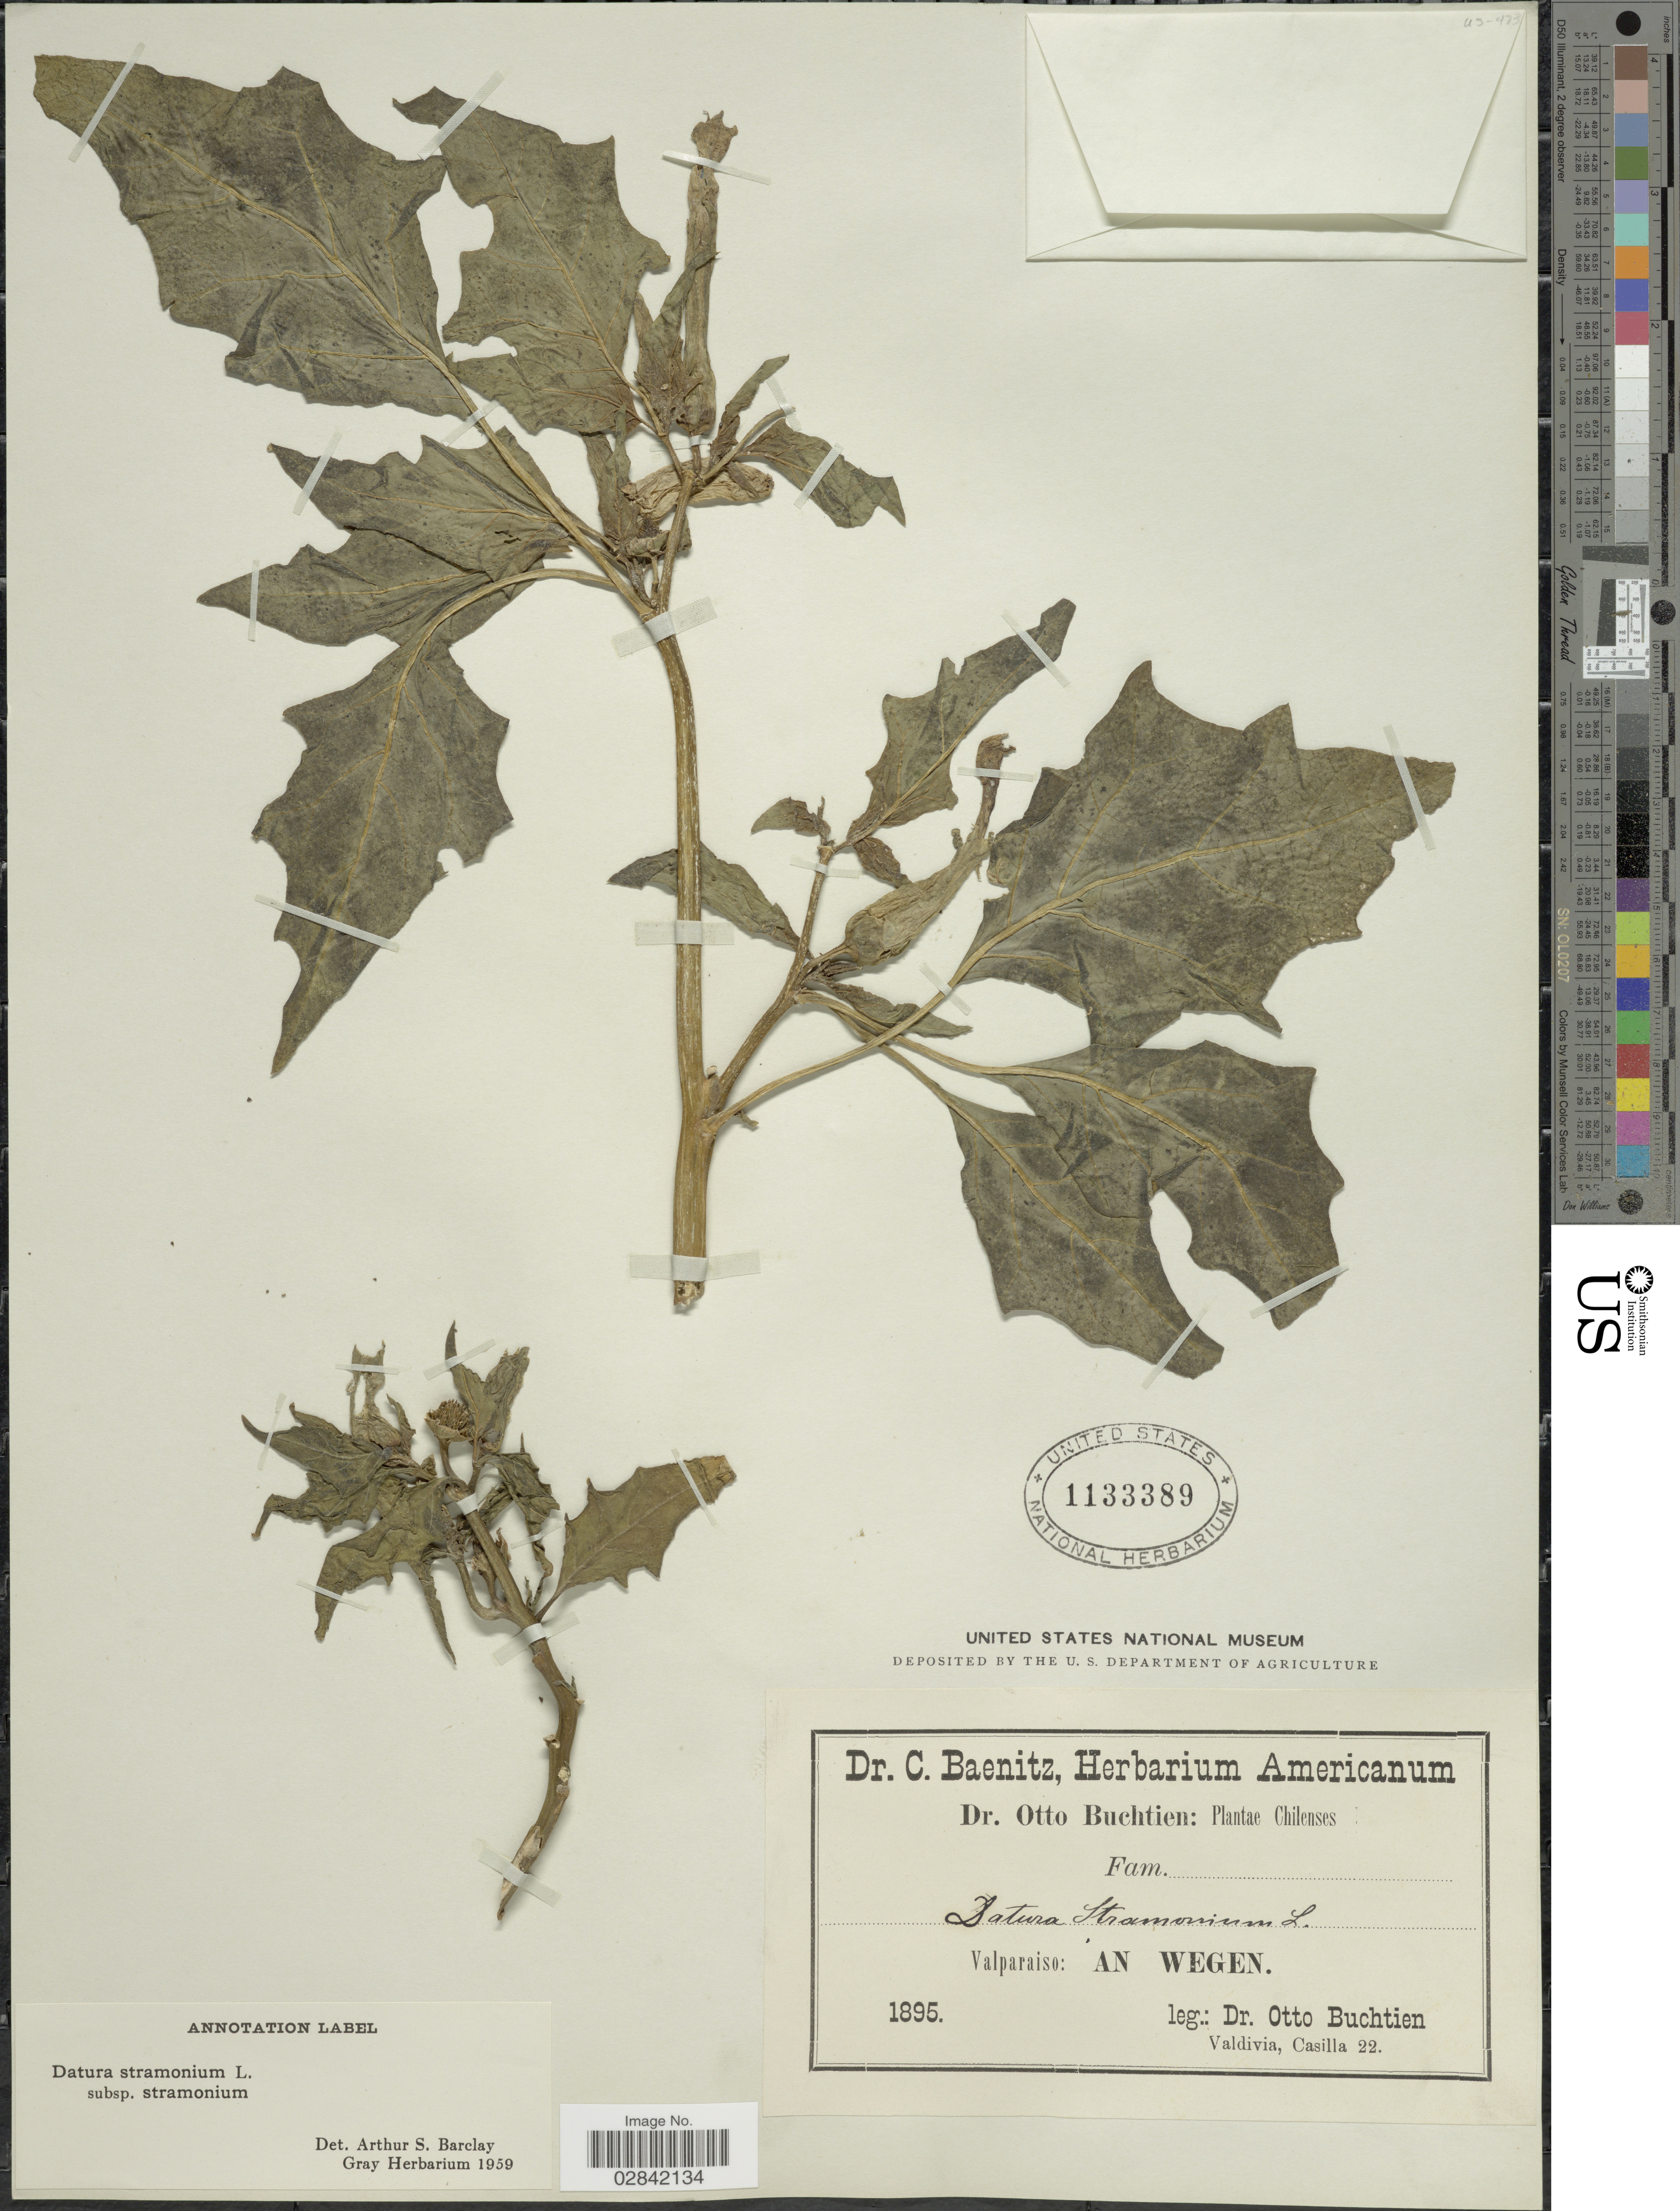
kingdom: Plantae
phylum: Tracheophyta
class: Magnoliopsida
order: Solanales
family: Solanaceae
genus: Datura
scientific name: Datura stramonium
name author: L.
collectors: O. Buchtien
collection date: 1895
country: Chile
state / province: Valparaíso (V)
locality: Valparaiso: An Wegen.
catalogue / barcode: US 1133389